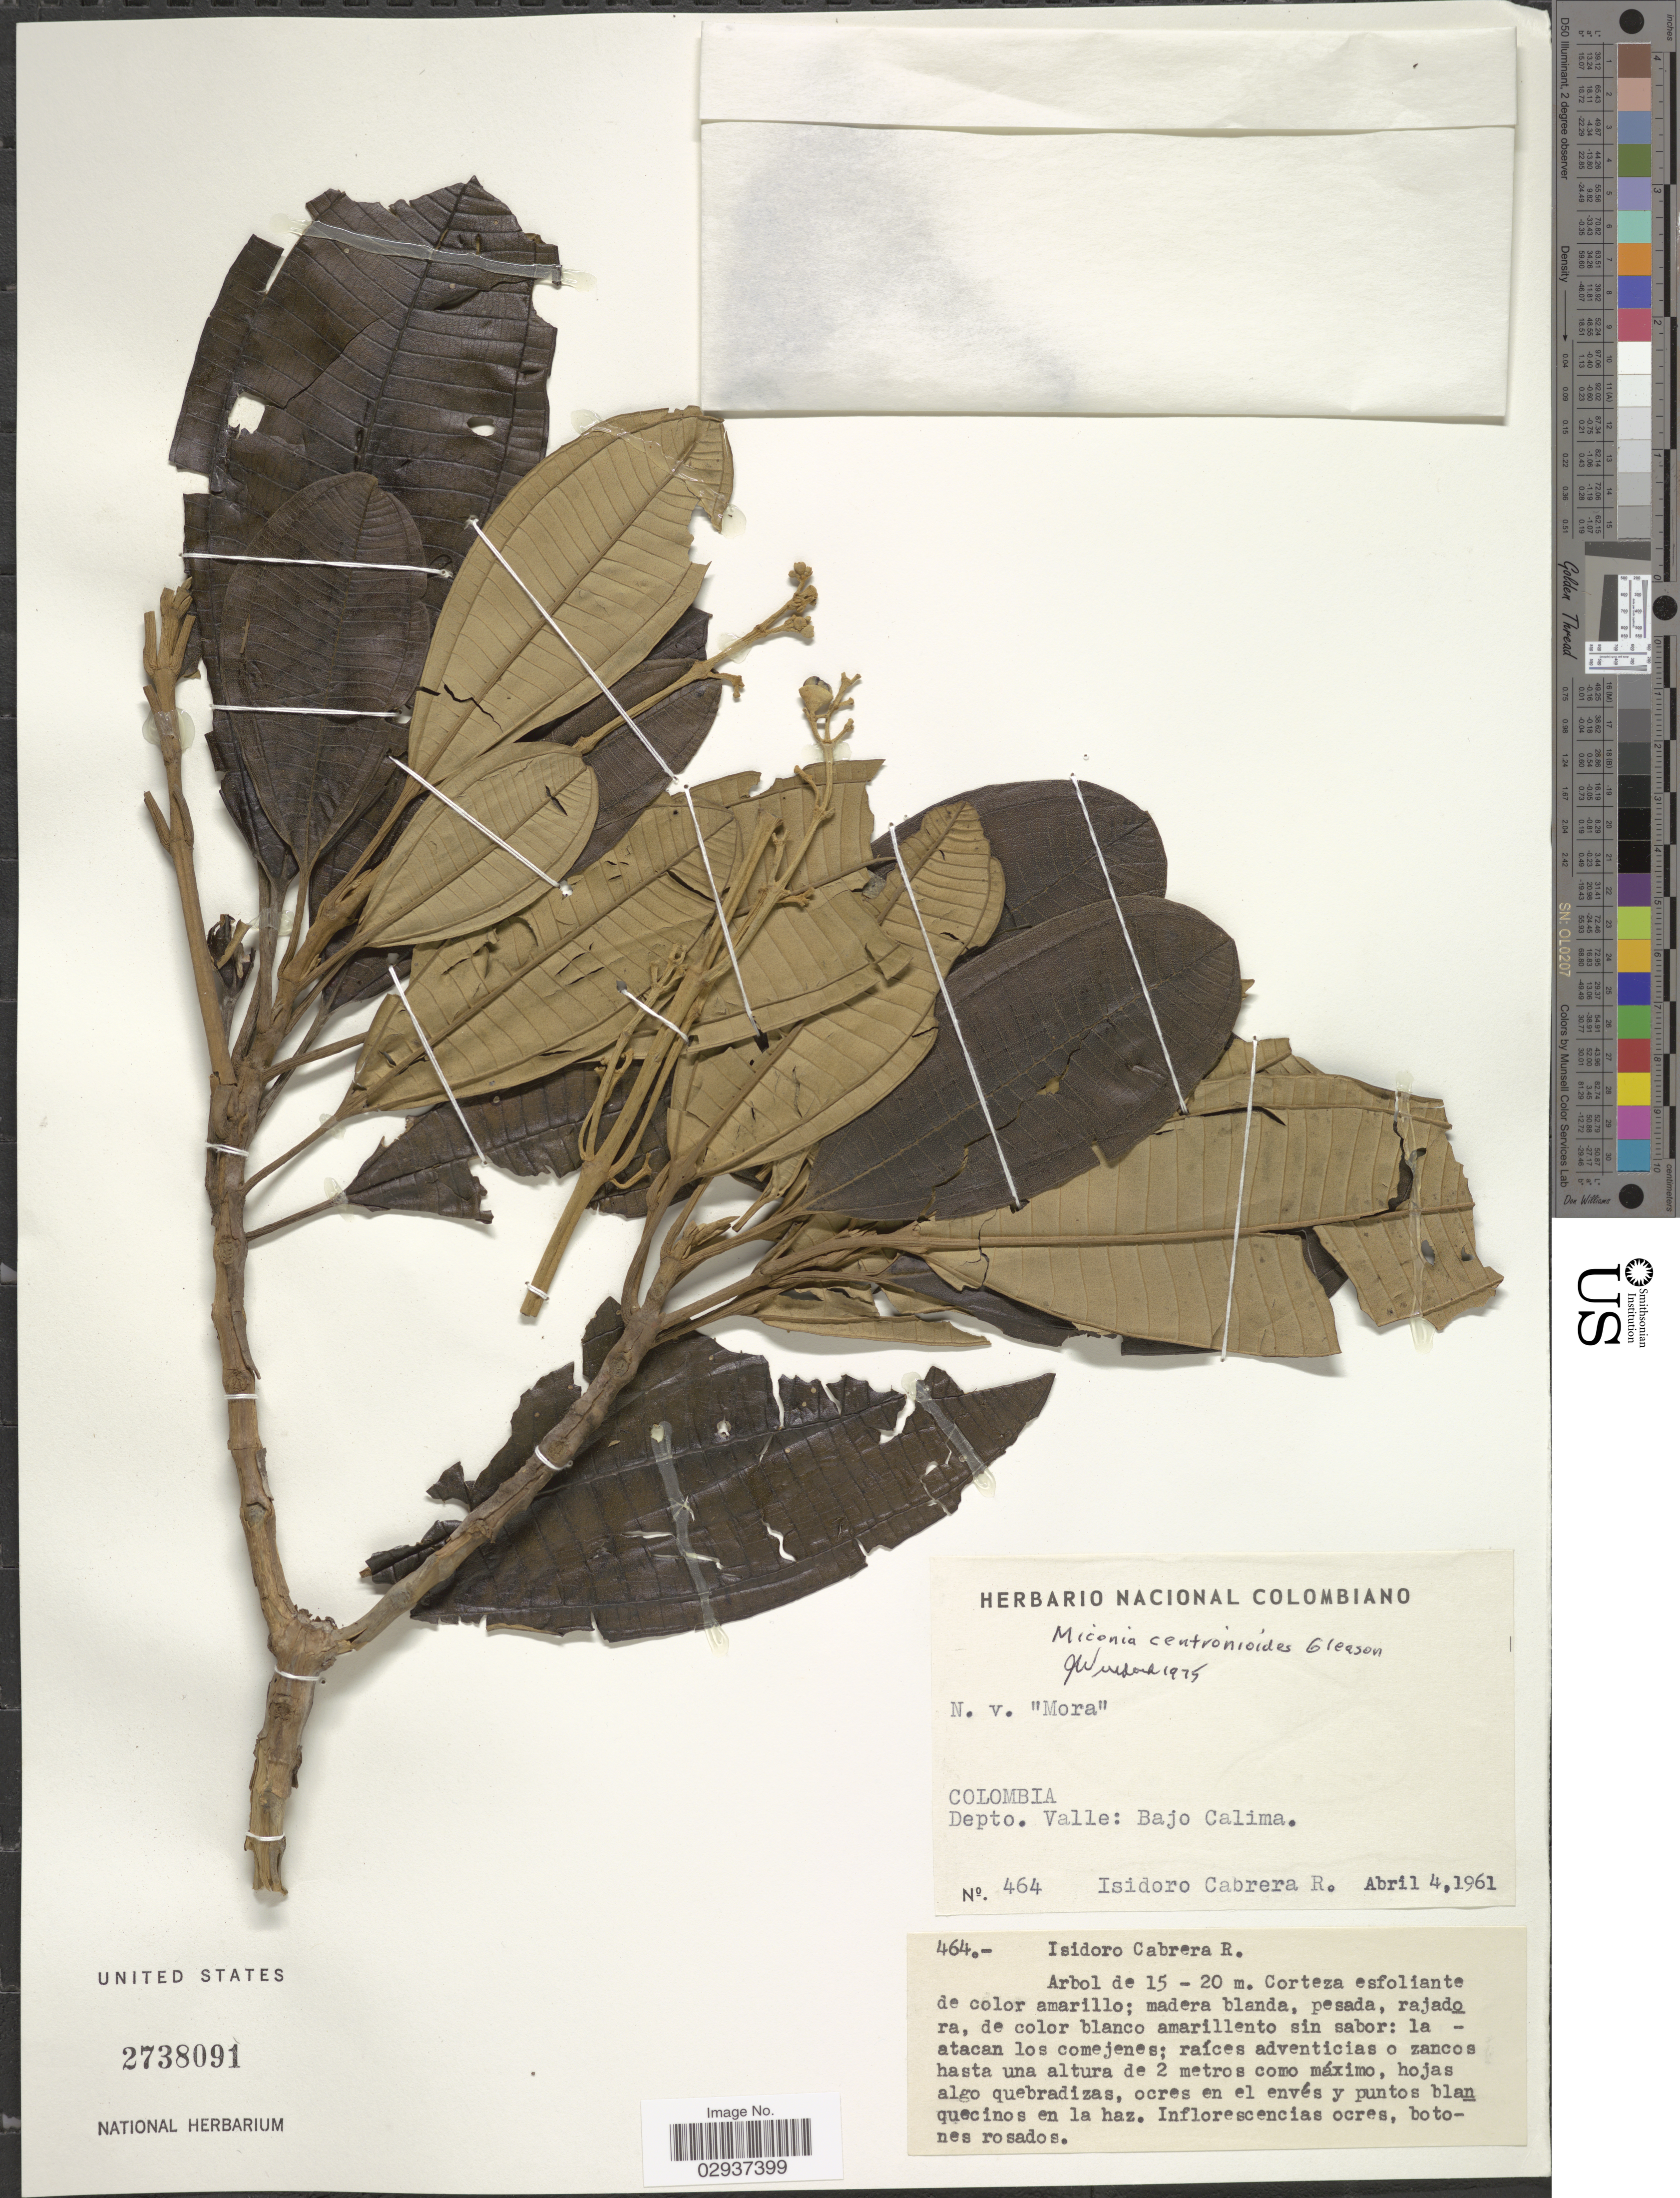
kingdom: Plantae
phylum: Tracheophyta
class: Magnoliopsida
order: Myrtales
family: Melastomataceae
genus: Miconia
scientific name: Miconia centronioides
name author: Gleason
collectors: I. Cabrera R.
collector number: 464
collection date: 1961-04-04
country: Colombia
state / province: Valle del Cauca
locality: Depto. Valle: Bajo Calima.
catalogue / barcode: US 2738091